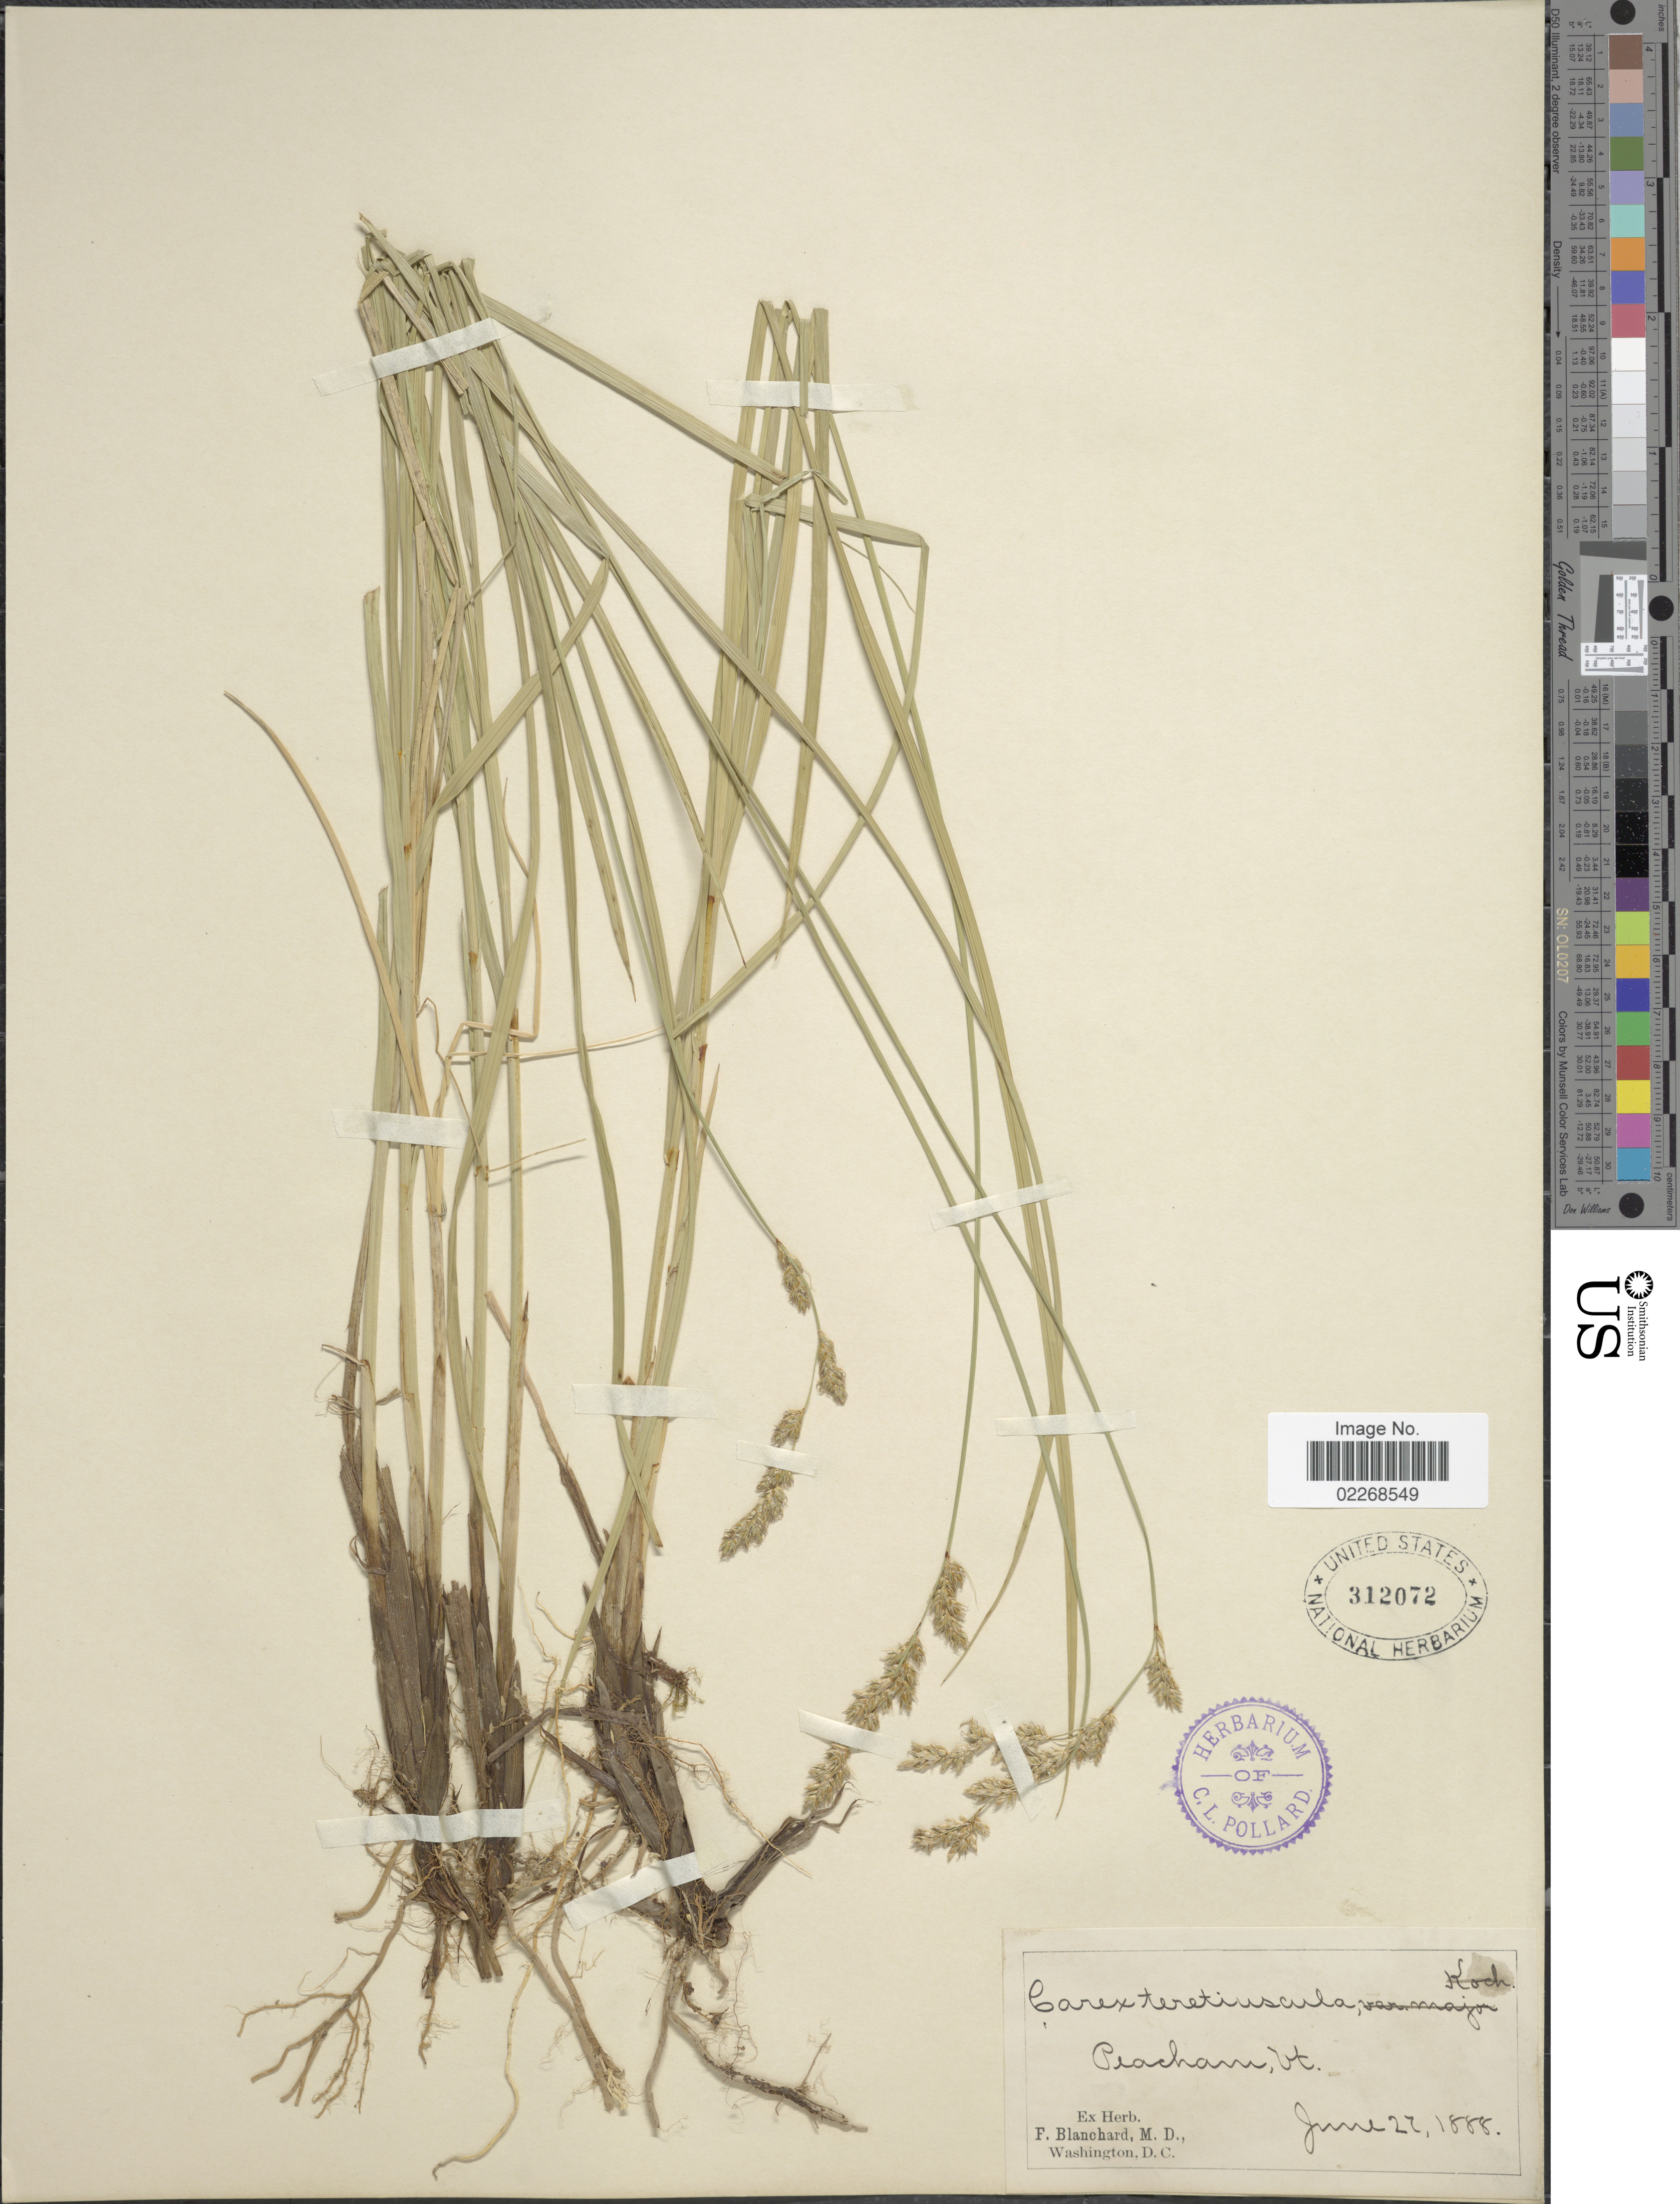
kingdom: Plantae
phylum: Tracheophyta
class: Liliopsida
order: Poales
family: Cyperaceae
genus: Carex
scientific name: Carex diandra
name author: Schrank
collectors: F. Blanchard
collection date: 1888-06-27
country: United States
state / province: Vermont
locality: Peacham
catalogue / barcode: US 312072